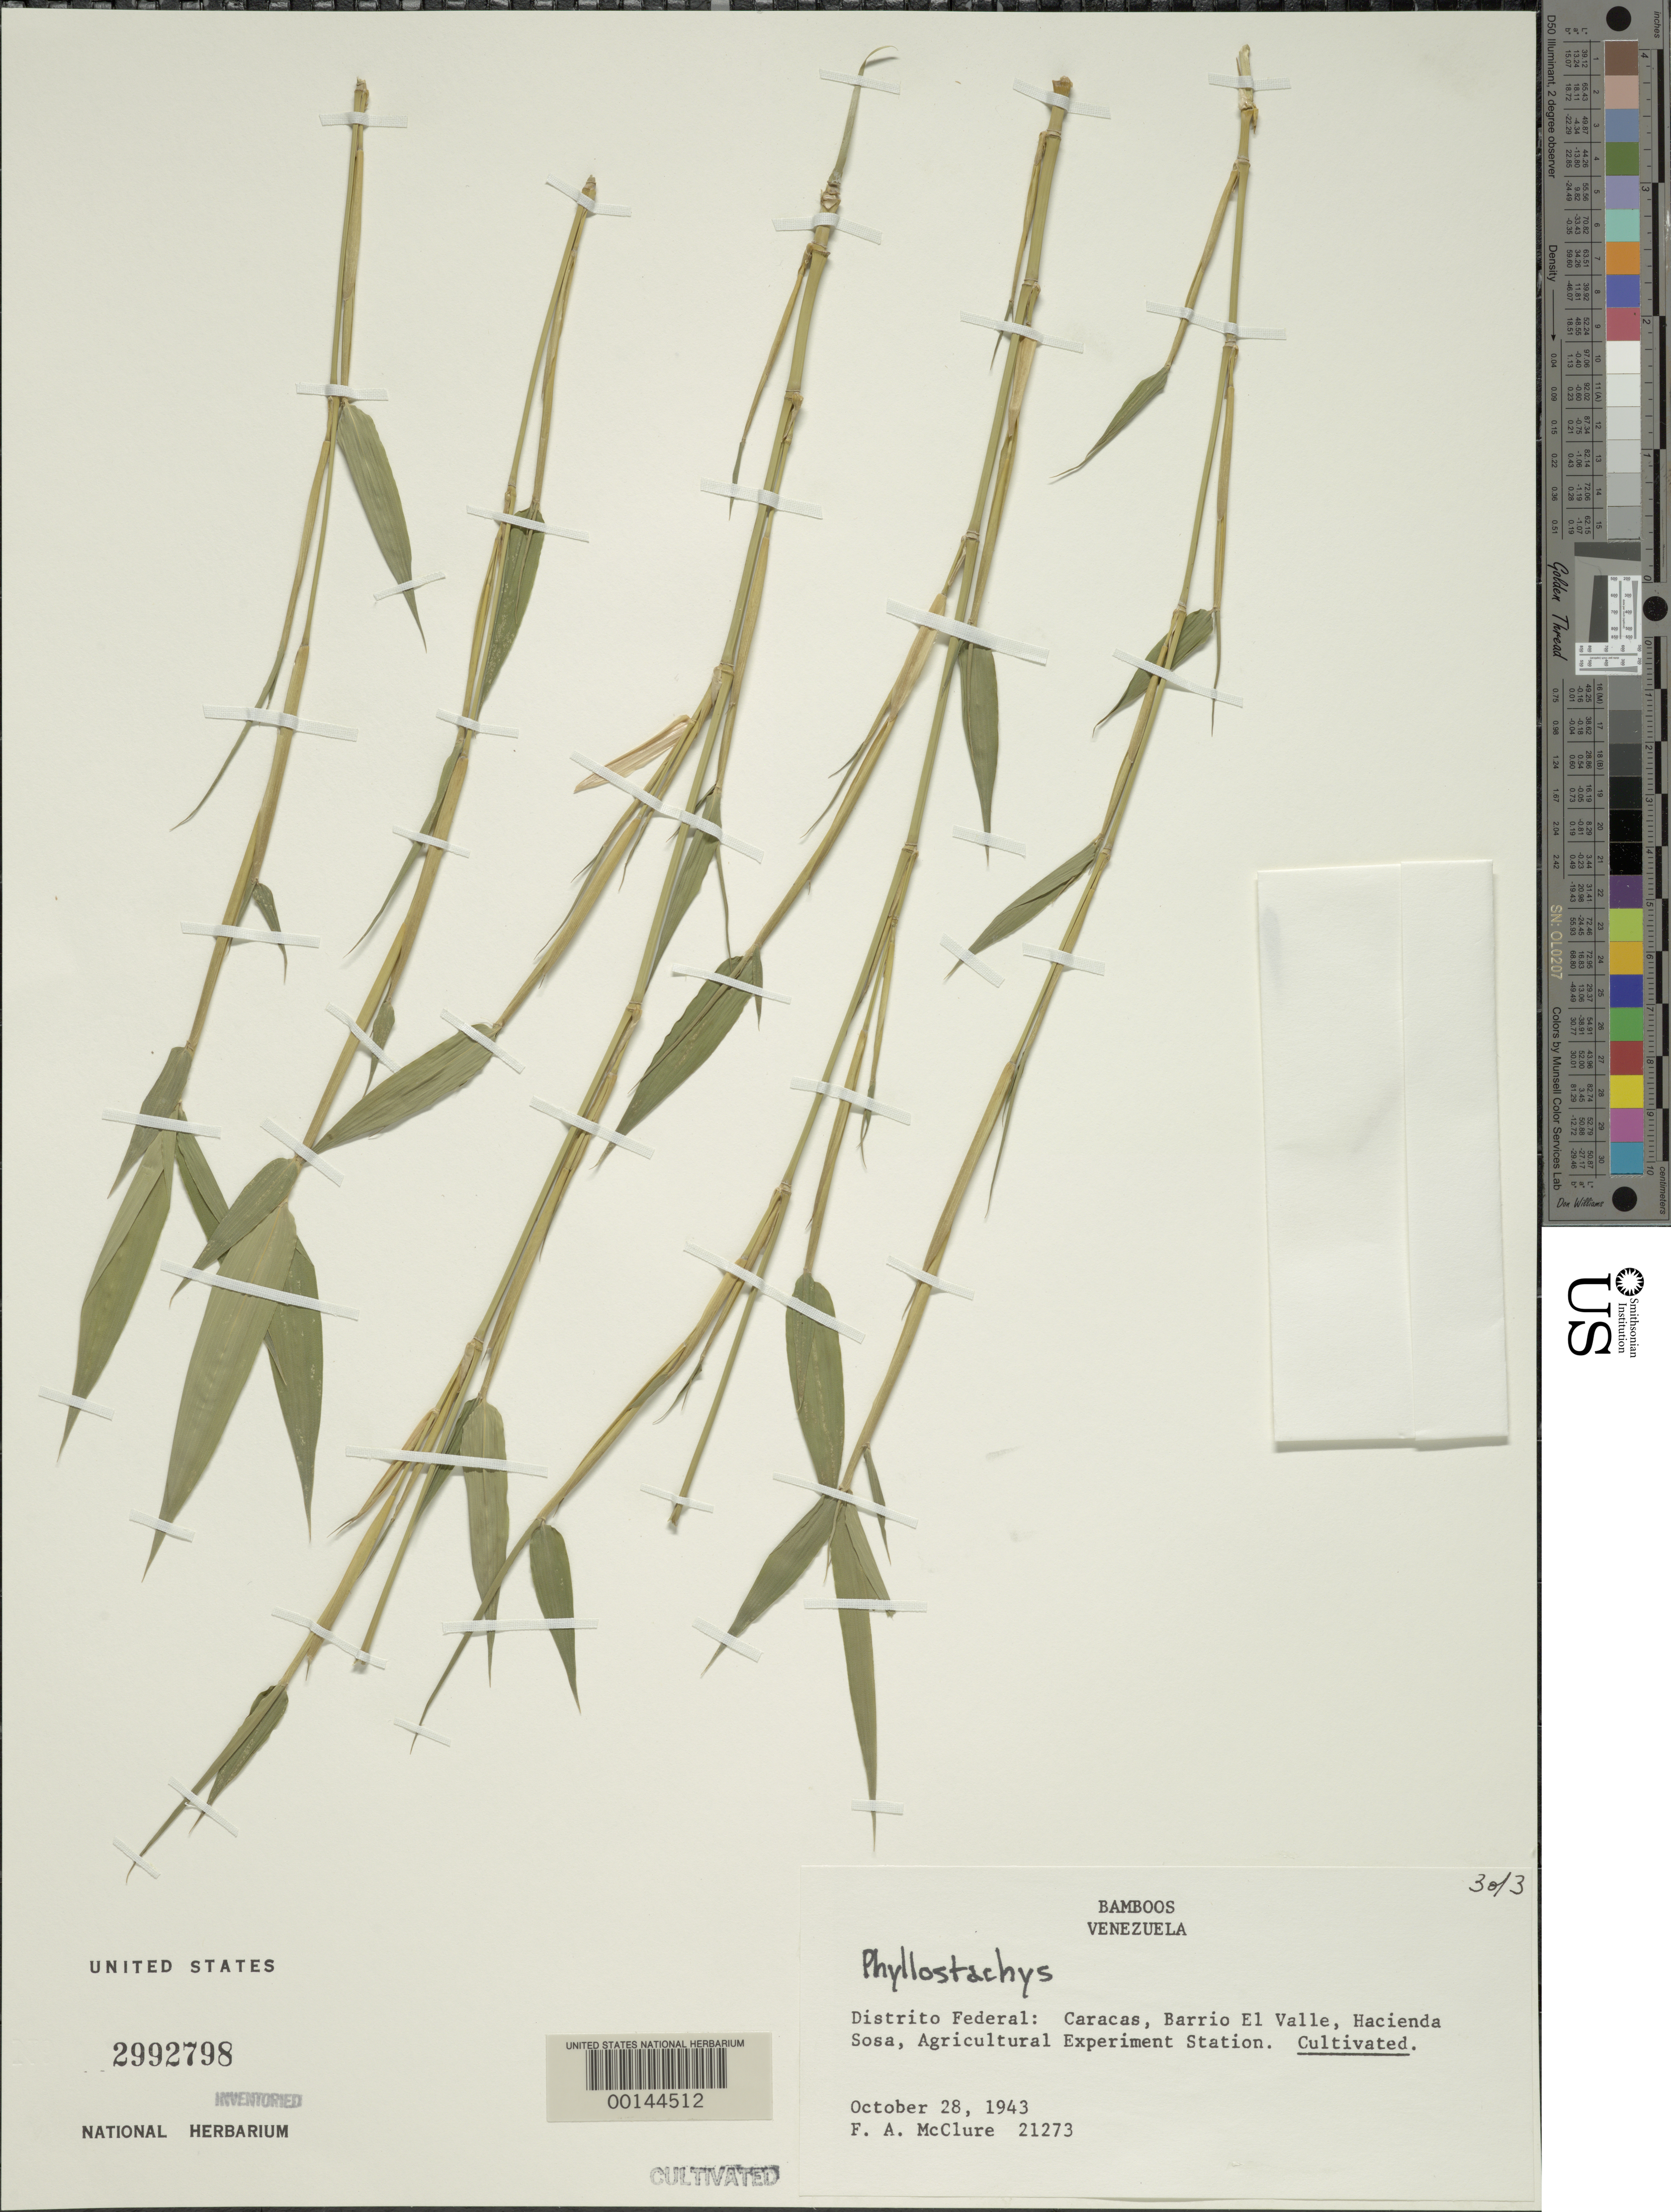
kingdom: Plantae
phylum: Tracheophyta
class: Liliopsida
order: Poales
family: Poaceae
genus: Phyllostachys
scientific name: Phyllostachys sp.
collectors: F. A. McClure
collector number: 21273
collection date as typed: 28 Oct 1943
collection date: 1943-10-28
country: Venezuela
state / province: Distrito Federal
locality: Caracas, barrio el valle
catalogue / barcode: US 2992798